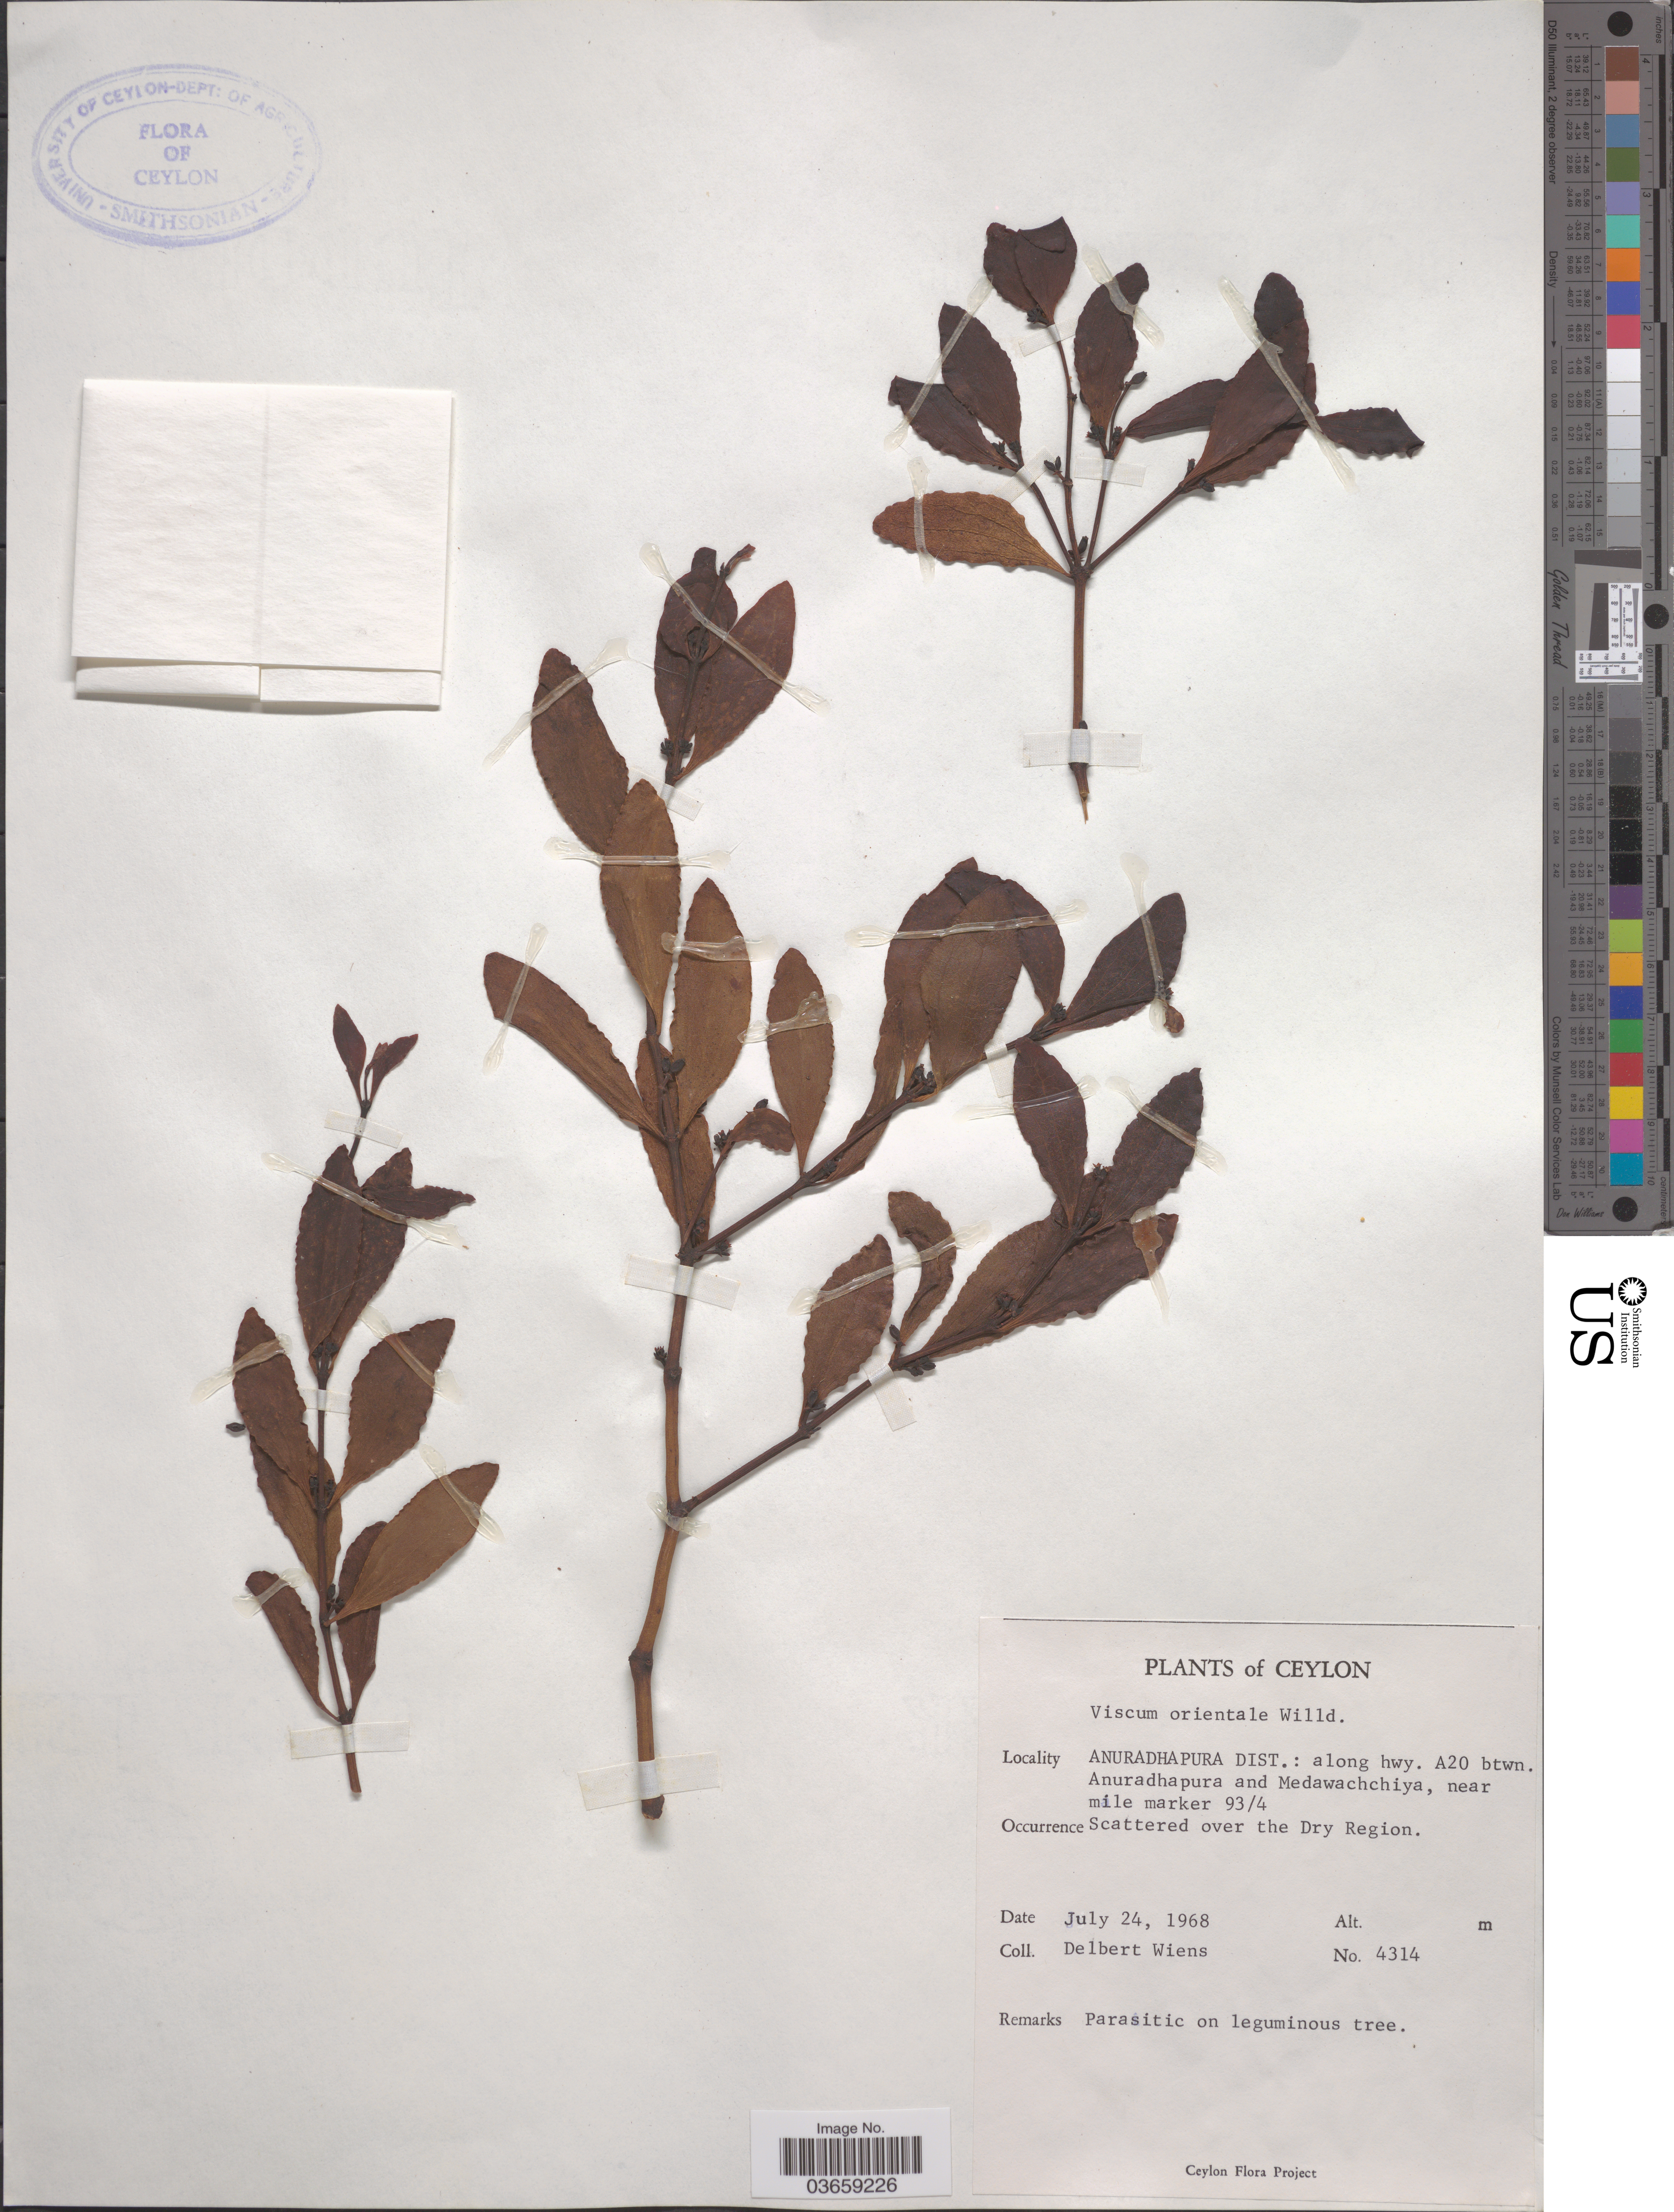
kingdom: Plantae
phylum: Tracheophyta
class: Magnoliopsida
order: Santalales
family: Viscaceae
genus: Viscum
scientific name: Viscum orientale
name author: DC.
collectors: D. Wiens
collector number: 4314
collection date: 1968-07-24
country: Sri Lanka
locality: Ceylon. Anuradhapura Dist.: along hwy. A20 btwn. Anuradhapura and Medawachchiya, near mile marker 93/4.